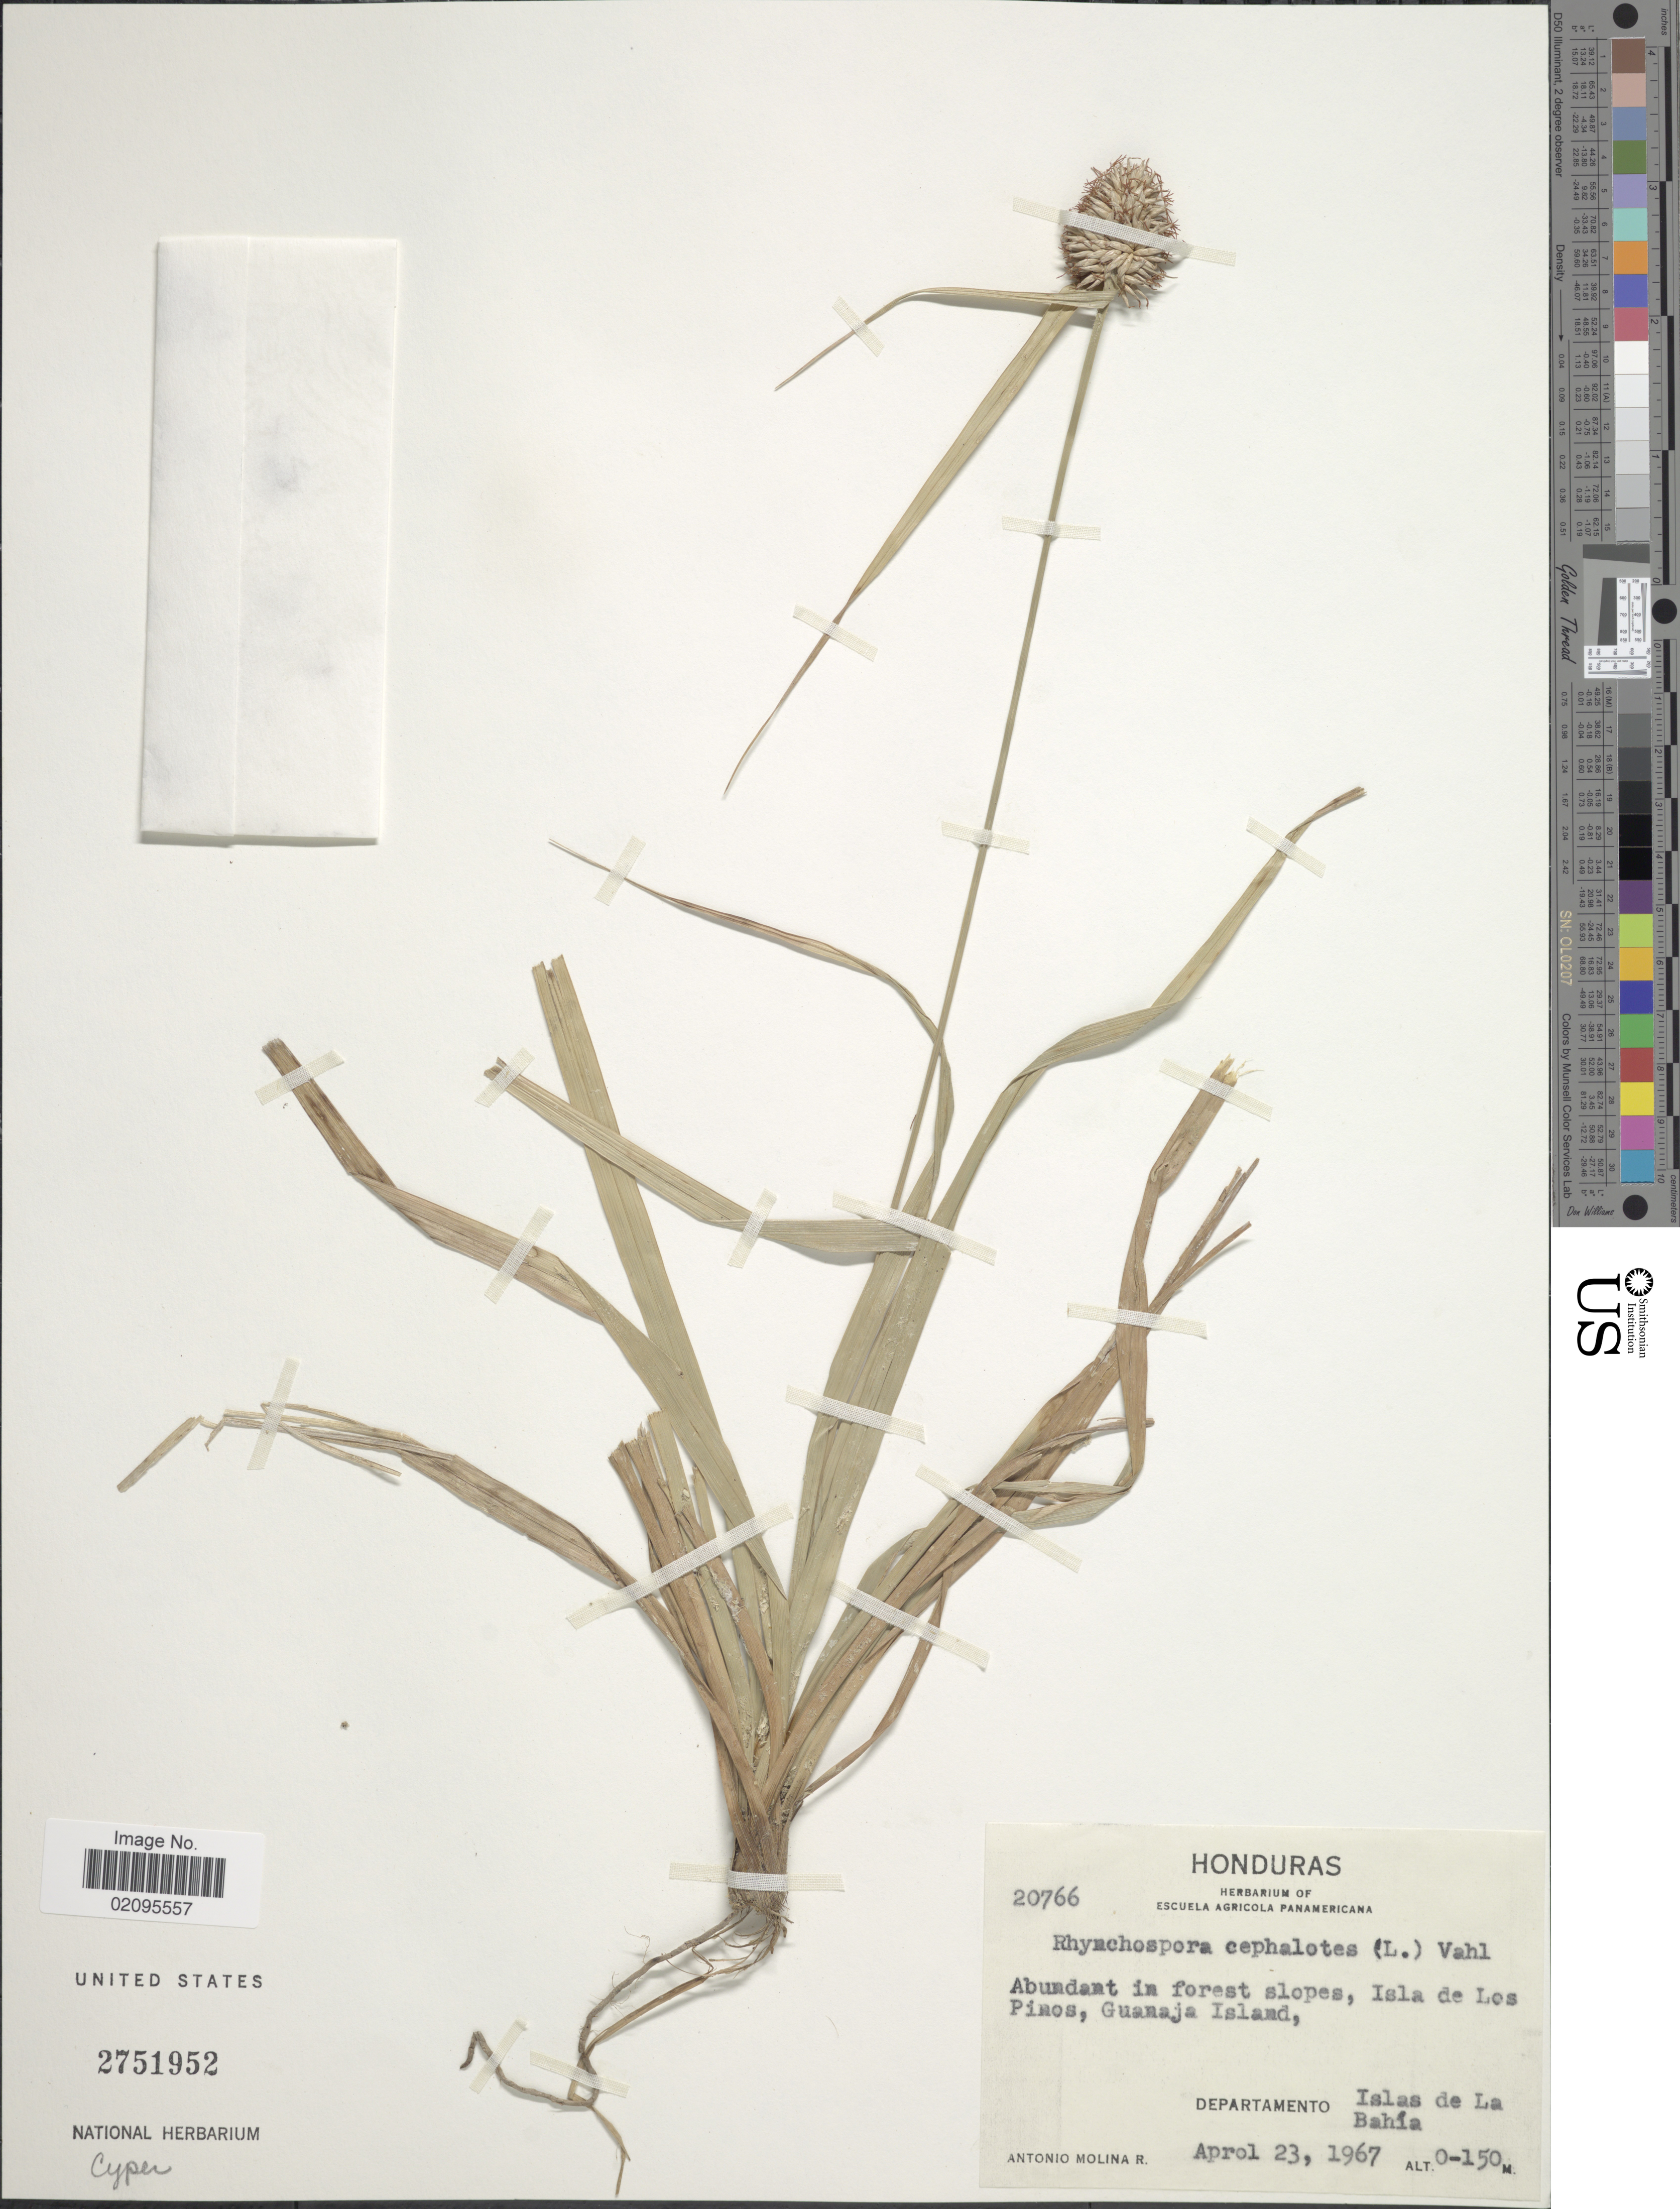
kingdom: Plantae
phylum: Tracheophyta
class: Liliopsida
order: Poales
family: Cyperaceae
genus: Rhynchospora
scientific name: Rhynchospora cephalotes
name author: (L.) Vahl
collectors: A. Molina R.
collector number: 20766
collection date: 1967-04-23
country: Honduras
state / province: Islas de la Bahía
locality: Abundant in forest slopes, Isla de Los Pinos, Guanaja Island.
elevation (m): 0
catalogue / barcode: US 2751952